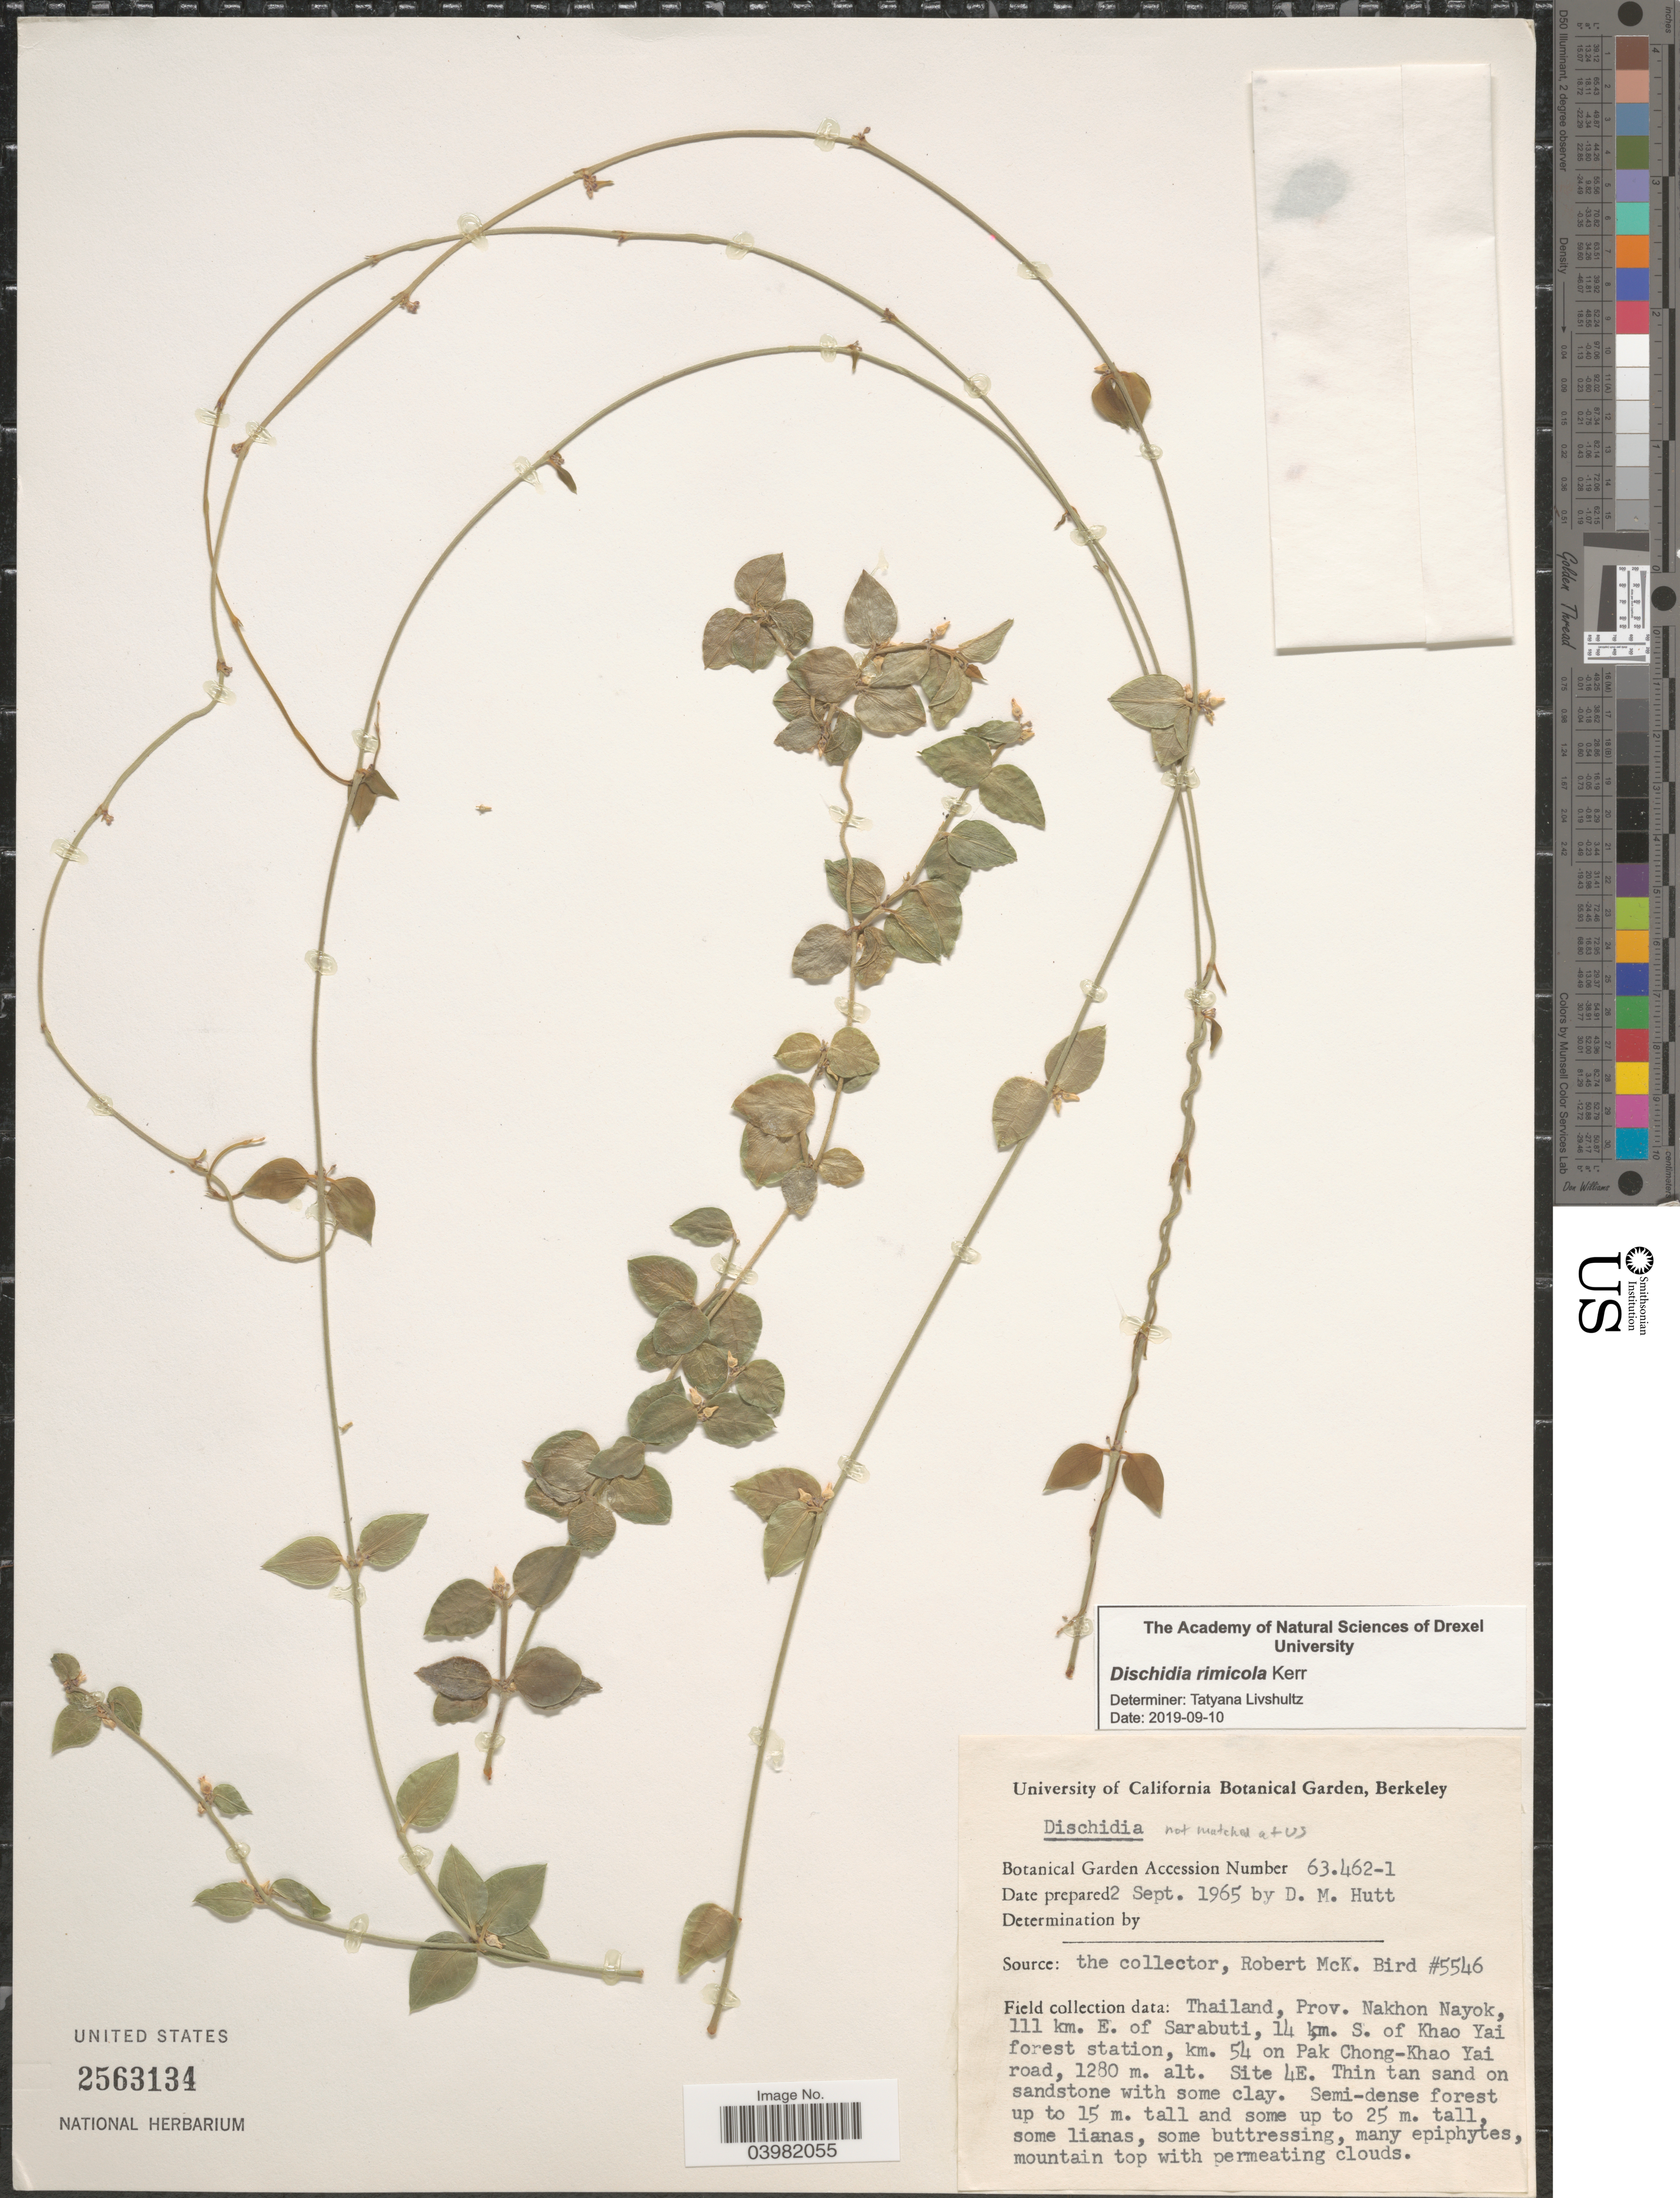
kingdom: Plantae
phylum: Tracheophyta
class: Magnoliopsida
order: Gentianales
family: Apocynaceae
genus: Dischidia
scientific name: Dischidia rimicola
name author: Kerr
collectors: D. Hutt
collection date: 1965-09-02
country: United States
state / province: California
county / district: Alameda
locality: University of California Botanical Garden, Berkeley.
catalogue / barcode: US 2563134